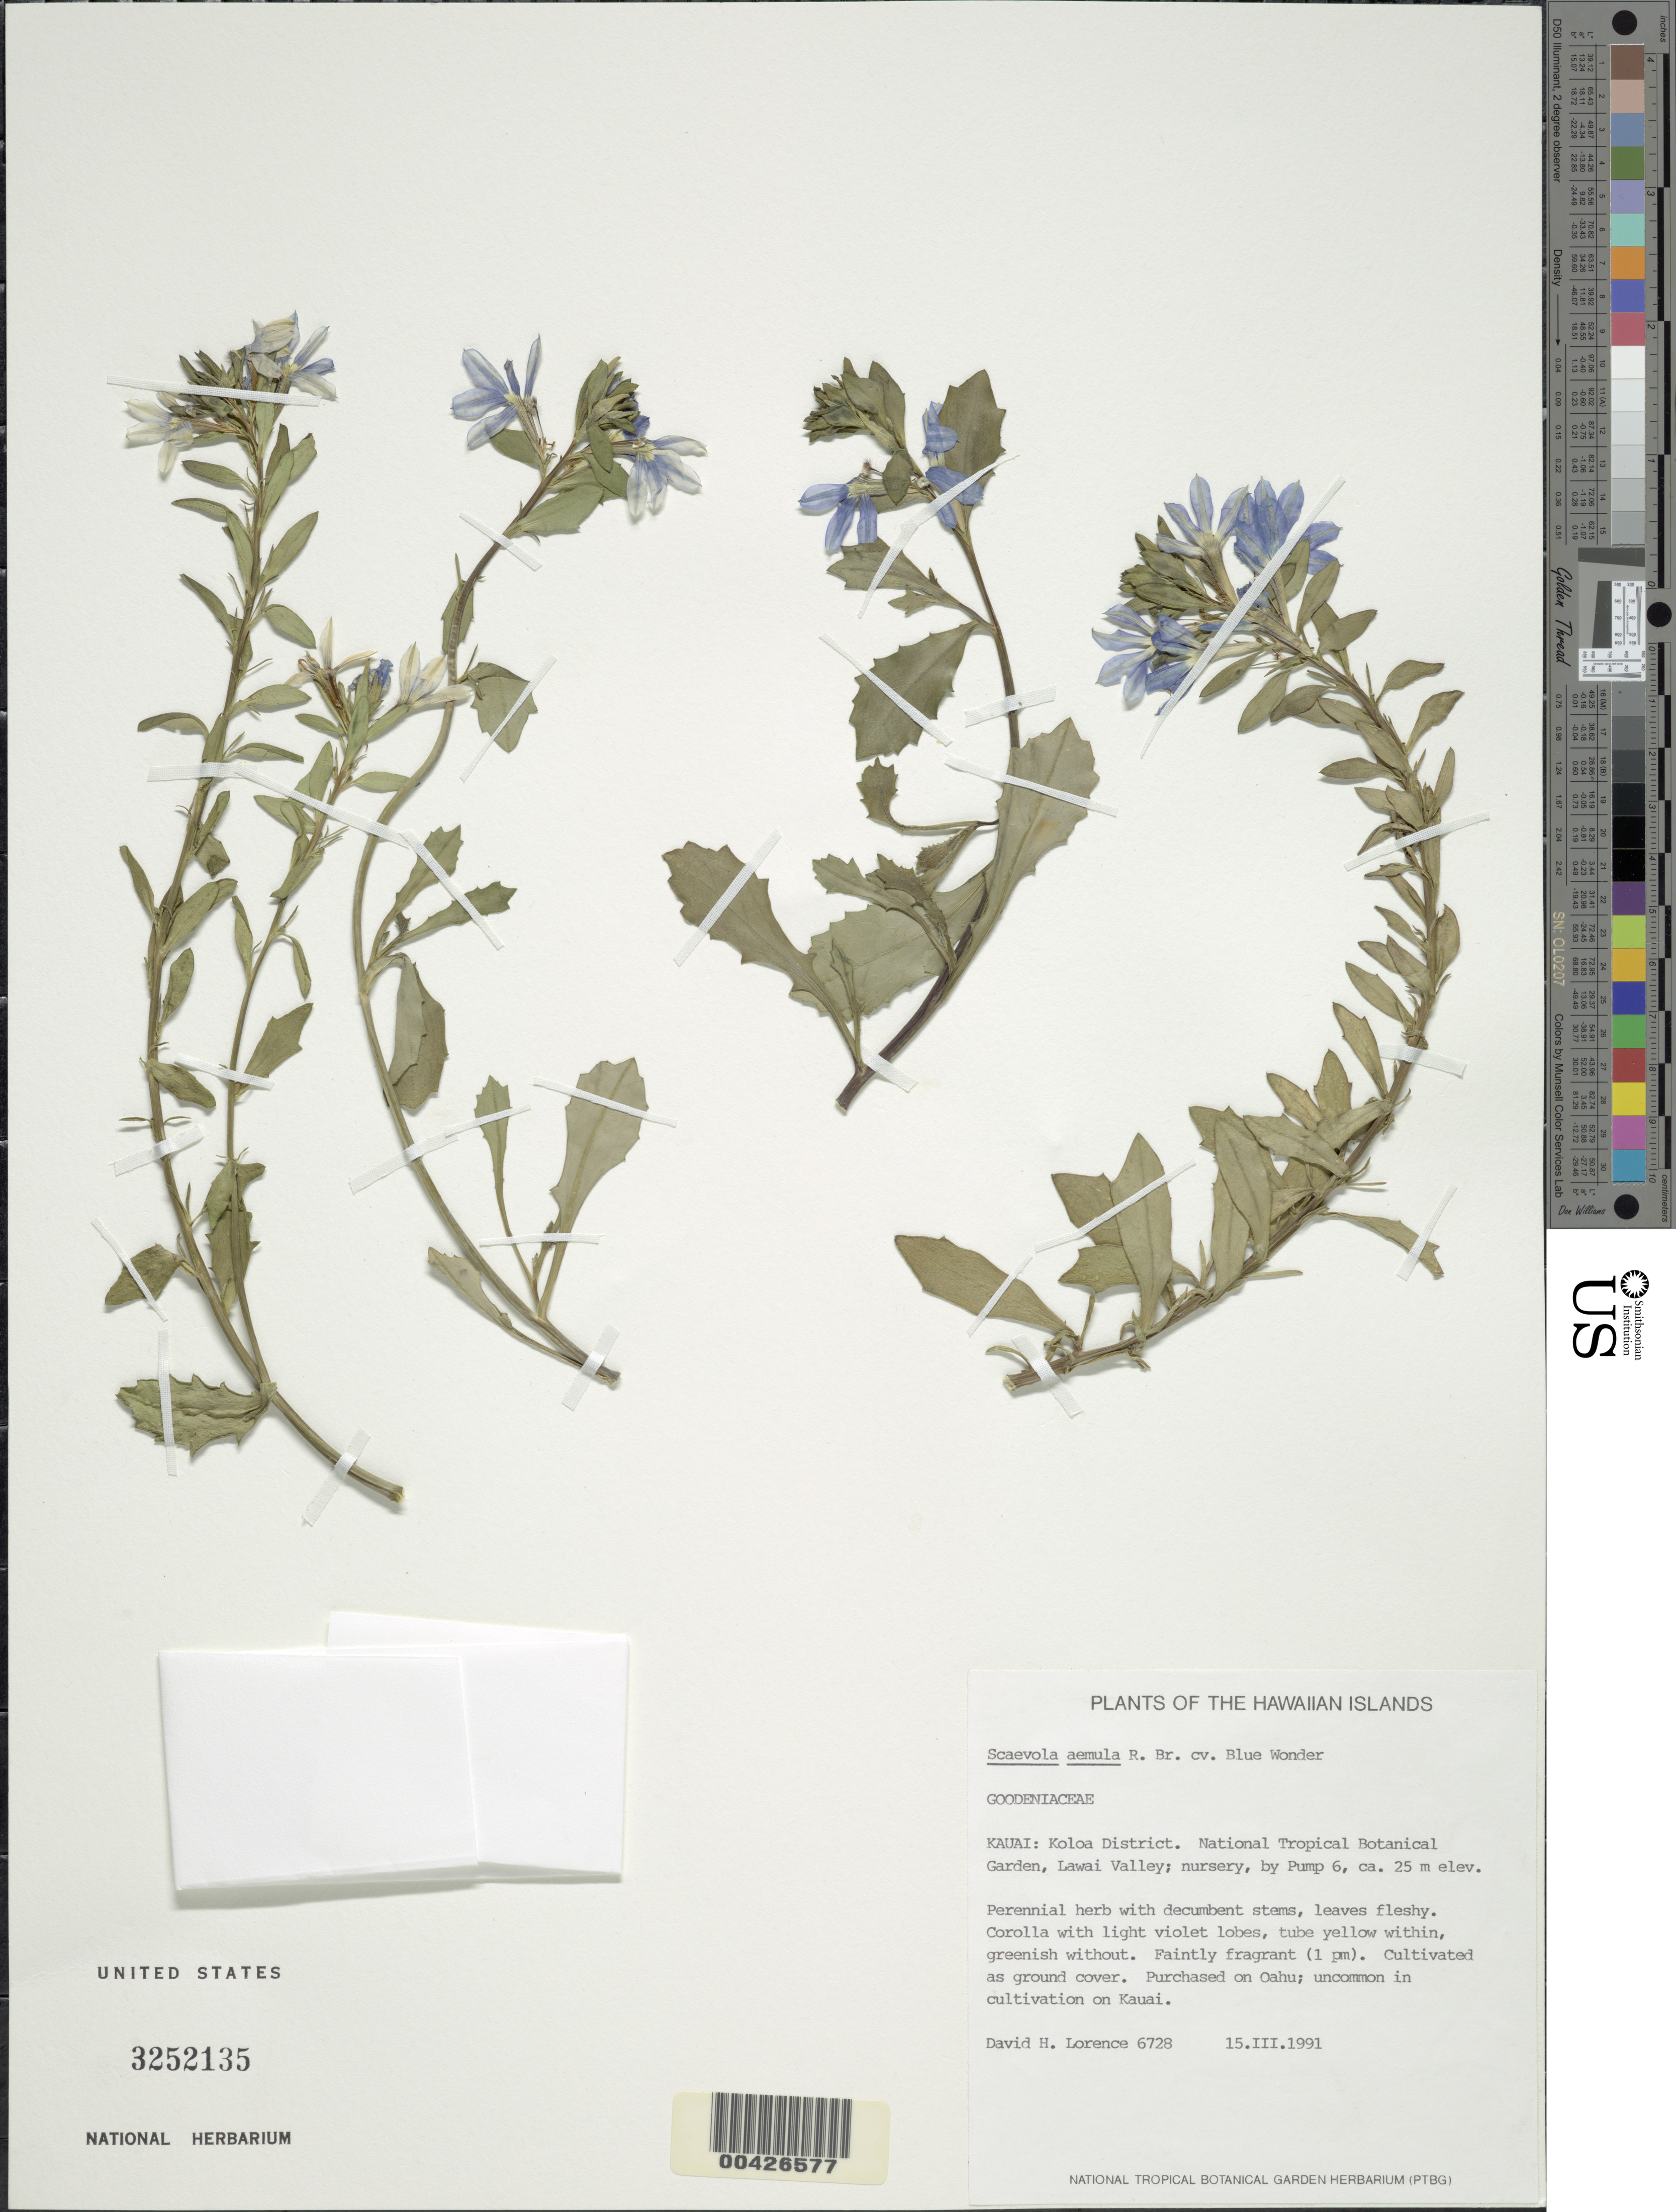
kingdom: Plantae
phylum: Tracheophyta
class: Magnoliopsida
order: Asterales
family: Goodeniaceae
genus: Scaevola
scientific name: Scaevola aemula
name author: R. Br.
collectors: D. Lorence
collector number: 6728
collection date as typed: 15 Mar 1991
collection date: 1991-03-15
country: United States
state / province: Hawaii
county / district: Kauai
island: Kaua'i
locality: Kauai: Koloa District. National Tropical Botanical Garden, Lawai Valley; nursery, by Pump 6.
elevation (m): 25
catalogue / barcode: US 3252135